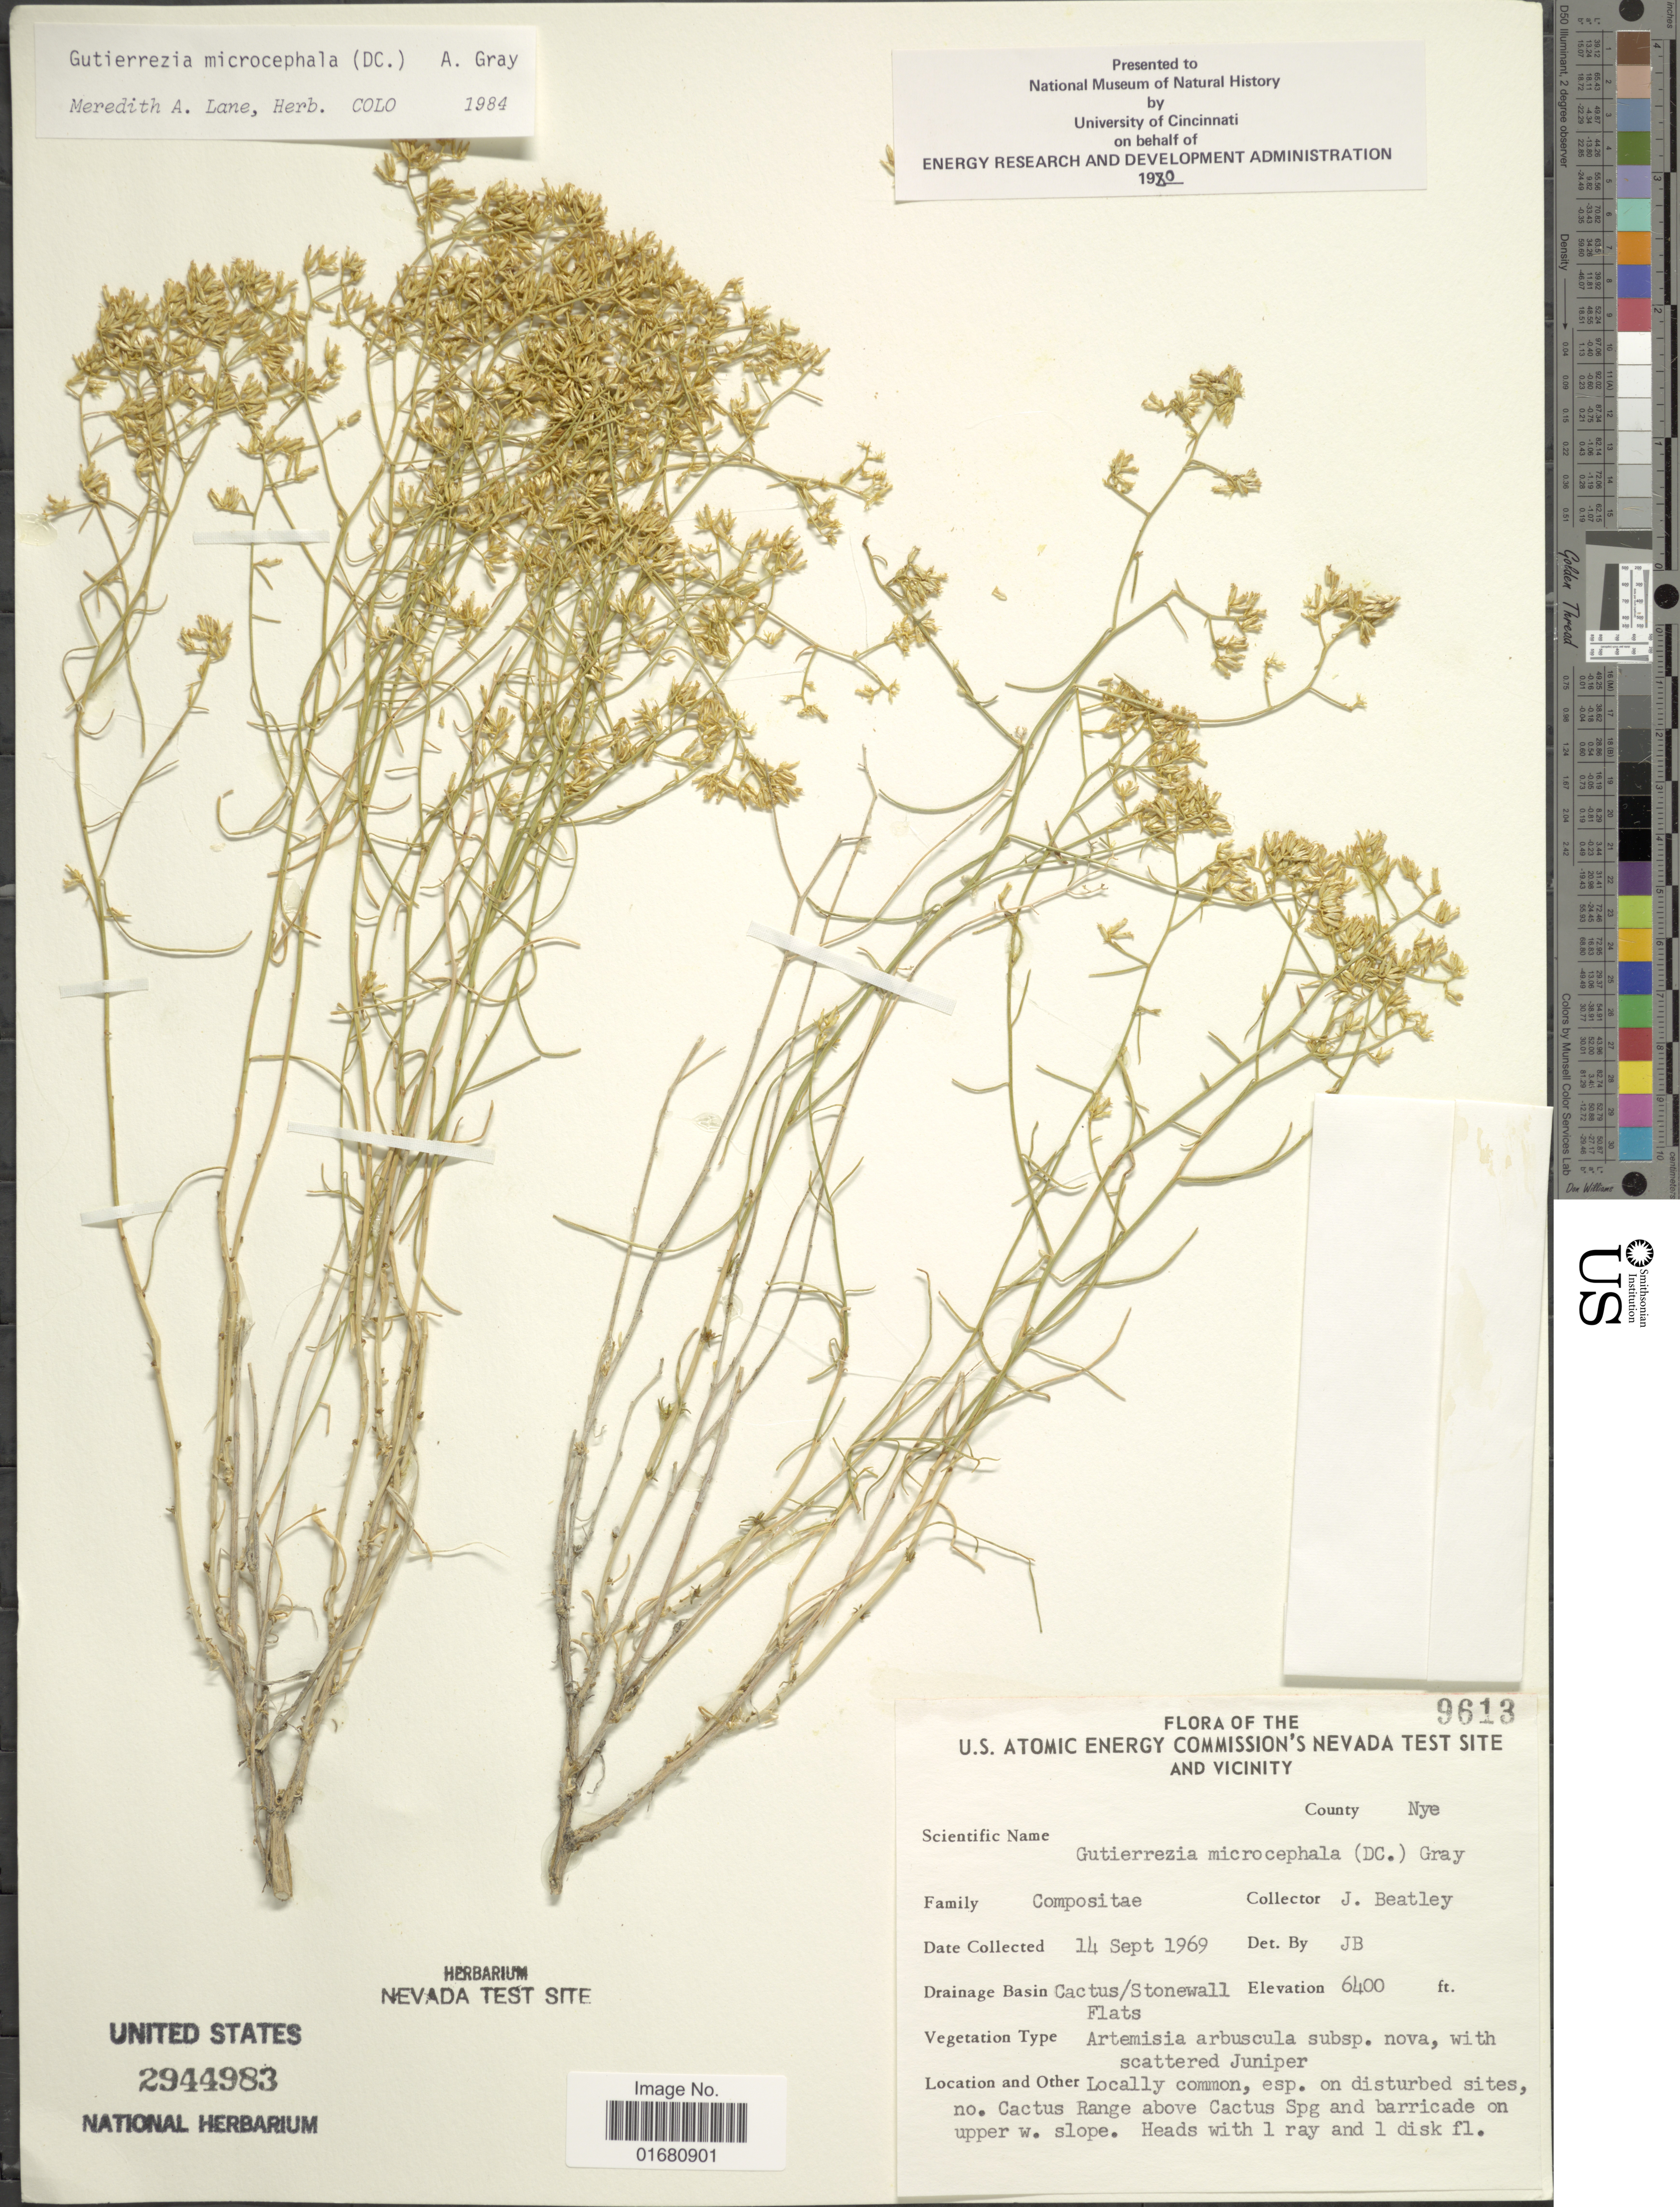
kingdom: Plantae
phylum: Tracheophyta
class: Magnoliopsida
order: Asterales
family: Asteraceae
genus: Gutierrezia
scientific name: Gutierrezia microcephala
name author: (DC.) A. Gray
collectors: J. C. Beatley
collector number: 9613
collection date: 1969-09-14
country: United States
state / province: Nevada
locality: U.S. Atomic Energy Commission's Nevada Test Site and Vicinity, Drainage Basin: Cactus/Stonewall Flats, Locally common, esp. on disturbed sites no. Cactus Range above Cactus Spg and barricade on upper w. slope, County Nye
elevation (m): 1951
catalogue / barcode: US 2944983